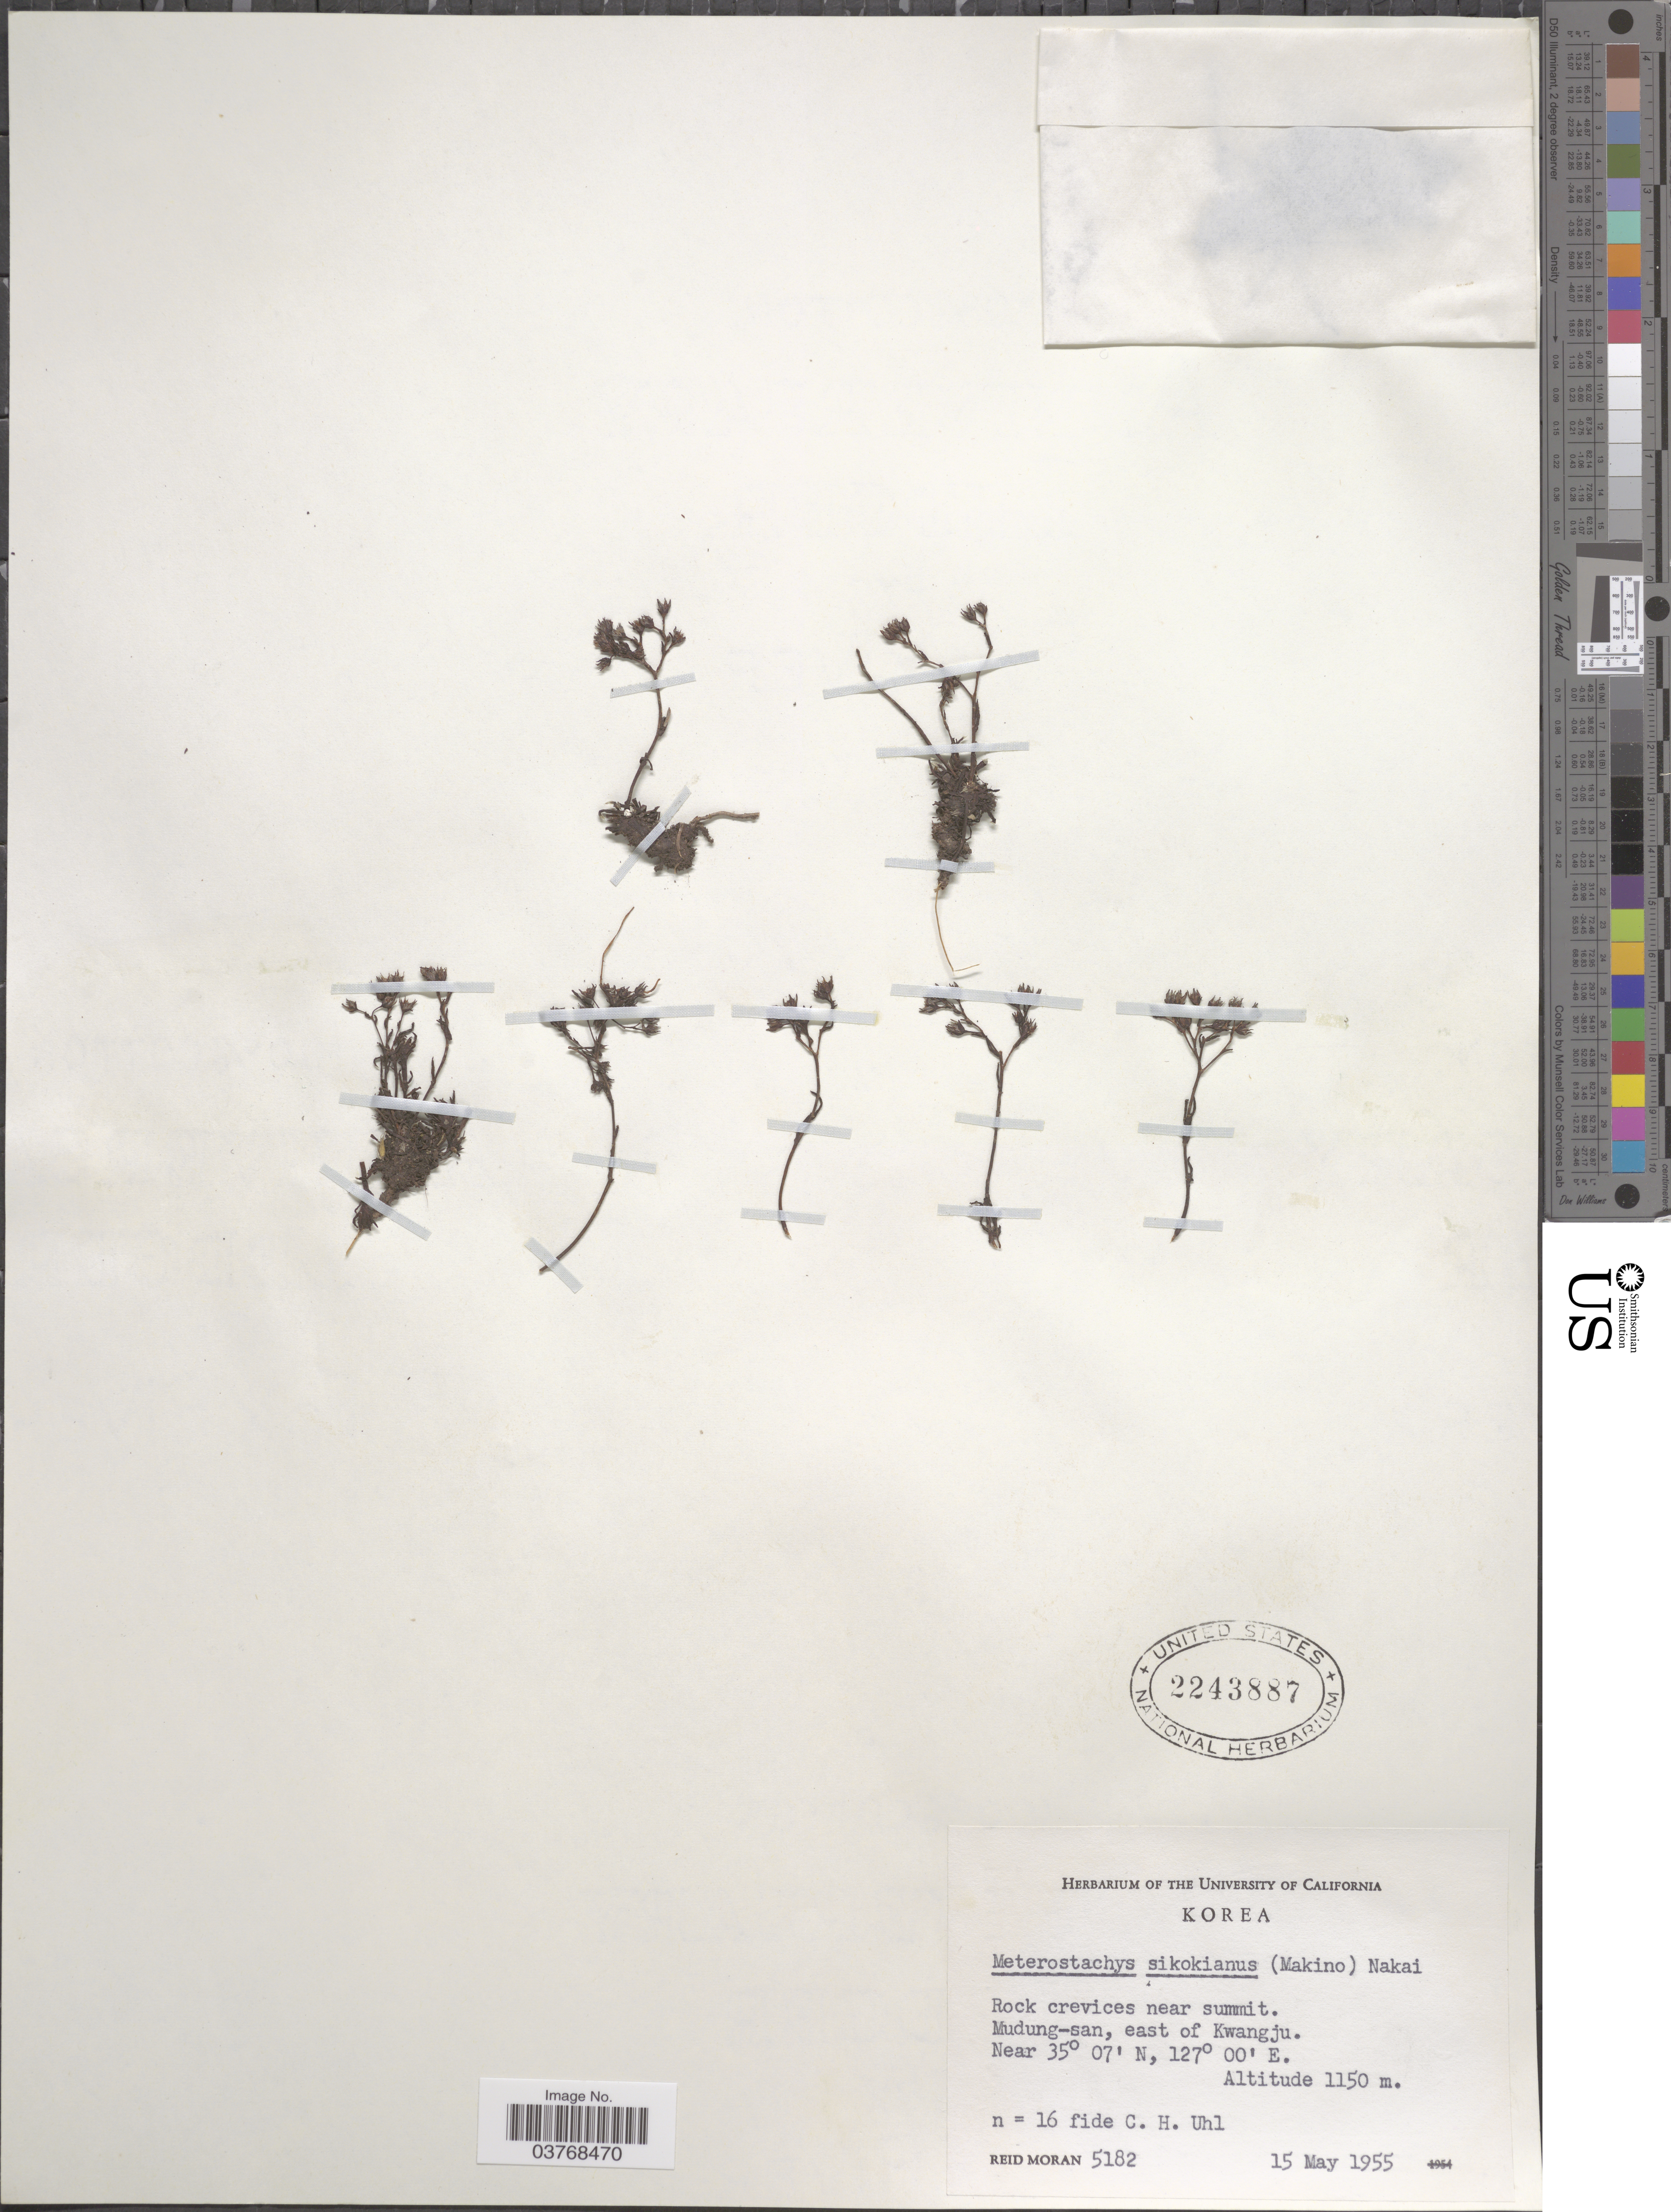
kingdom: Plantae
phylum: Tracheophyta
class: Magnoliopsida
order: Saxifragales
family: Crassulaceae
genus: Meterostachys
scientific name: Meterostachys sikokianus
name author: (Makino) Nakai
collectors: R. Moran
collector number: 5182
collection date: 1955-05-15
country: South Korea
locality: Mudung-san, east of Kwangju.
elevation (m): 1150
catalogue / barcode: US 2243887